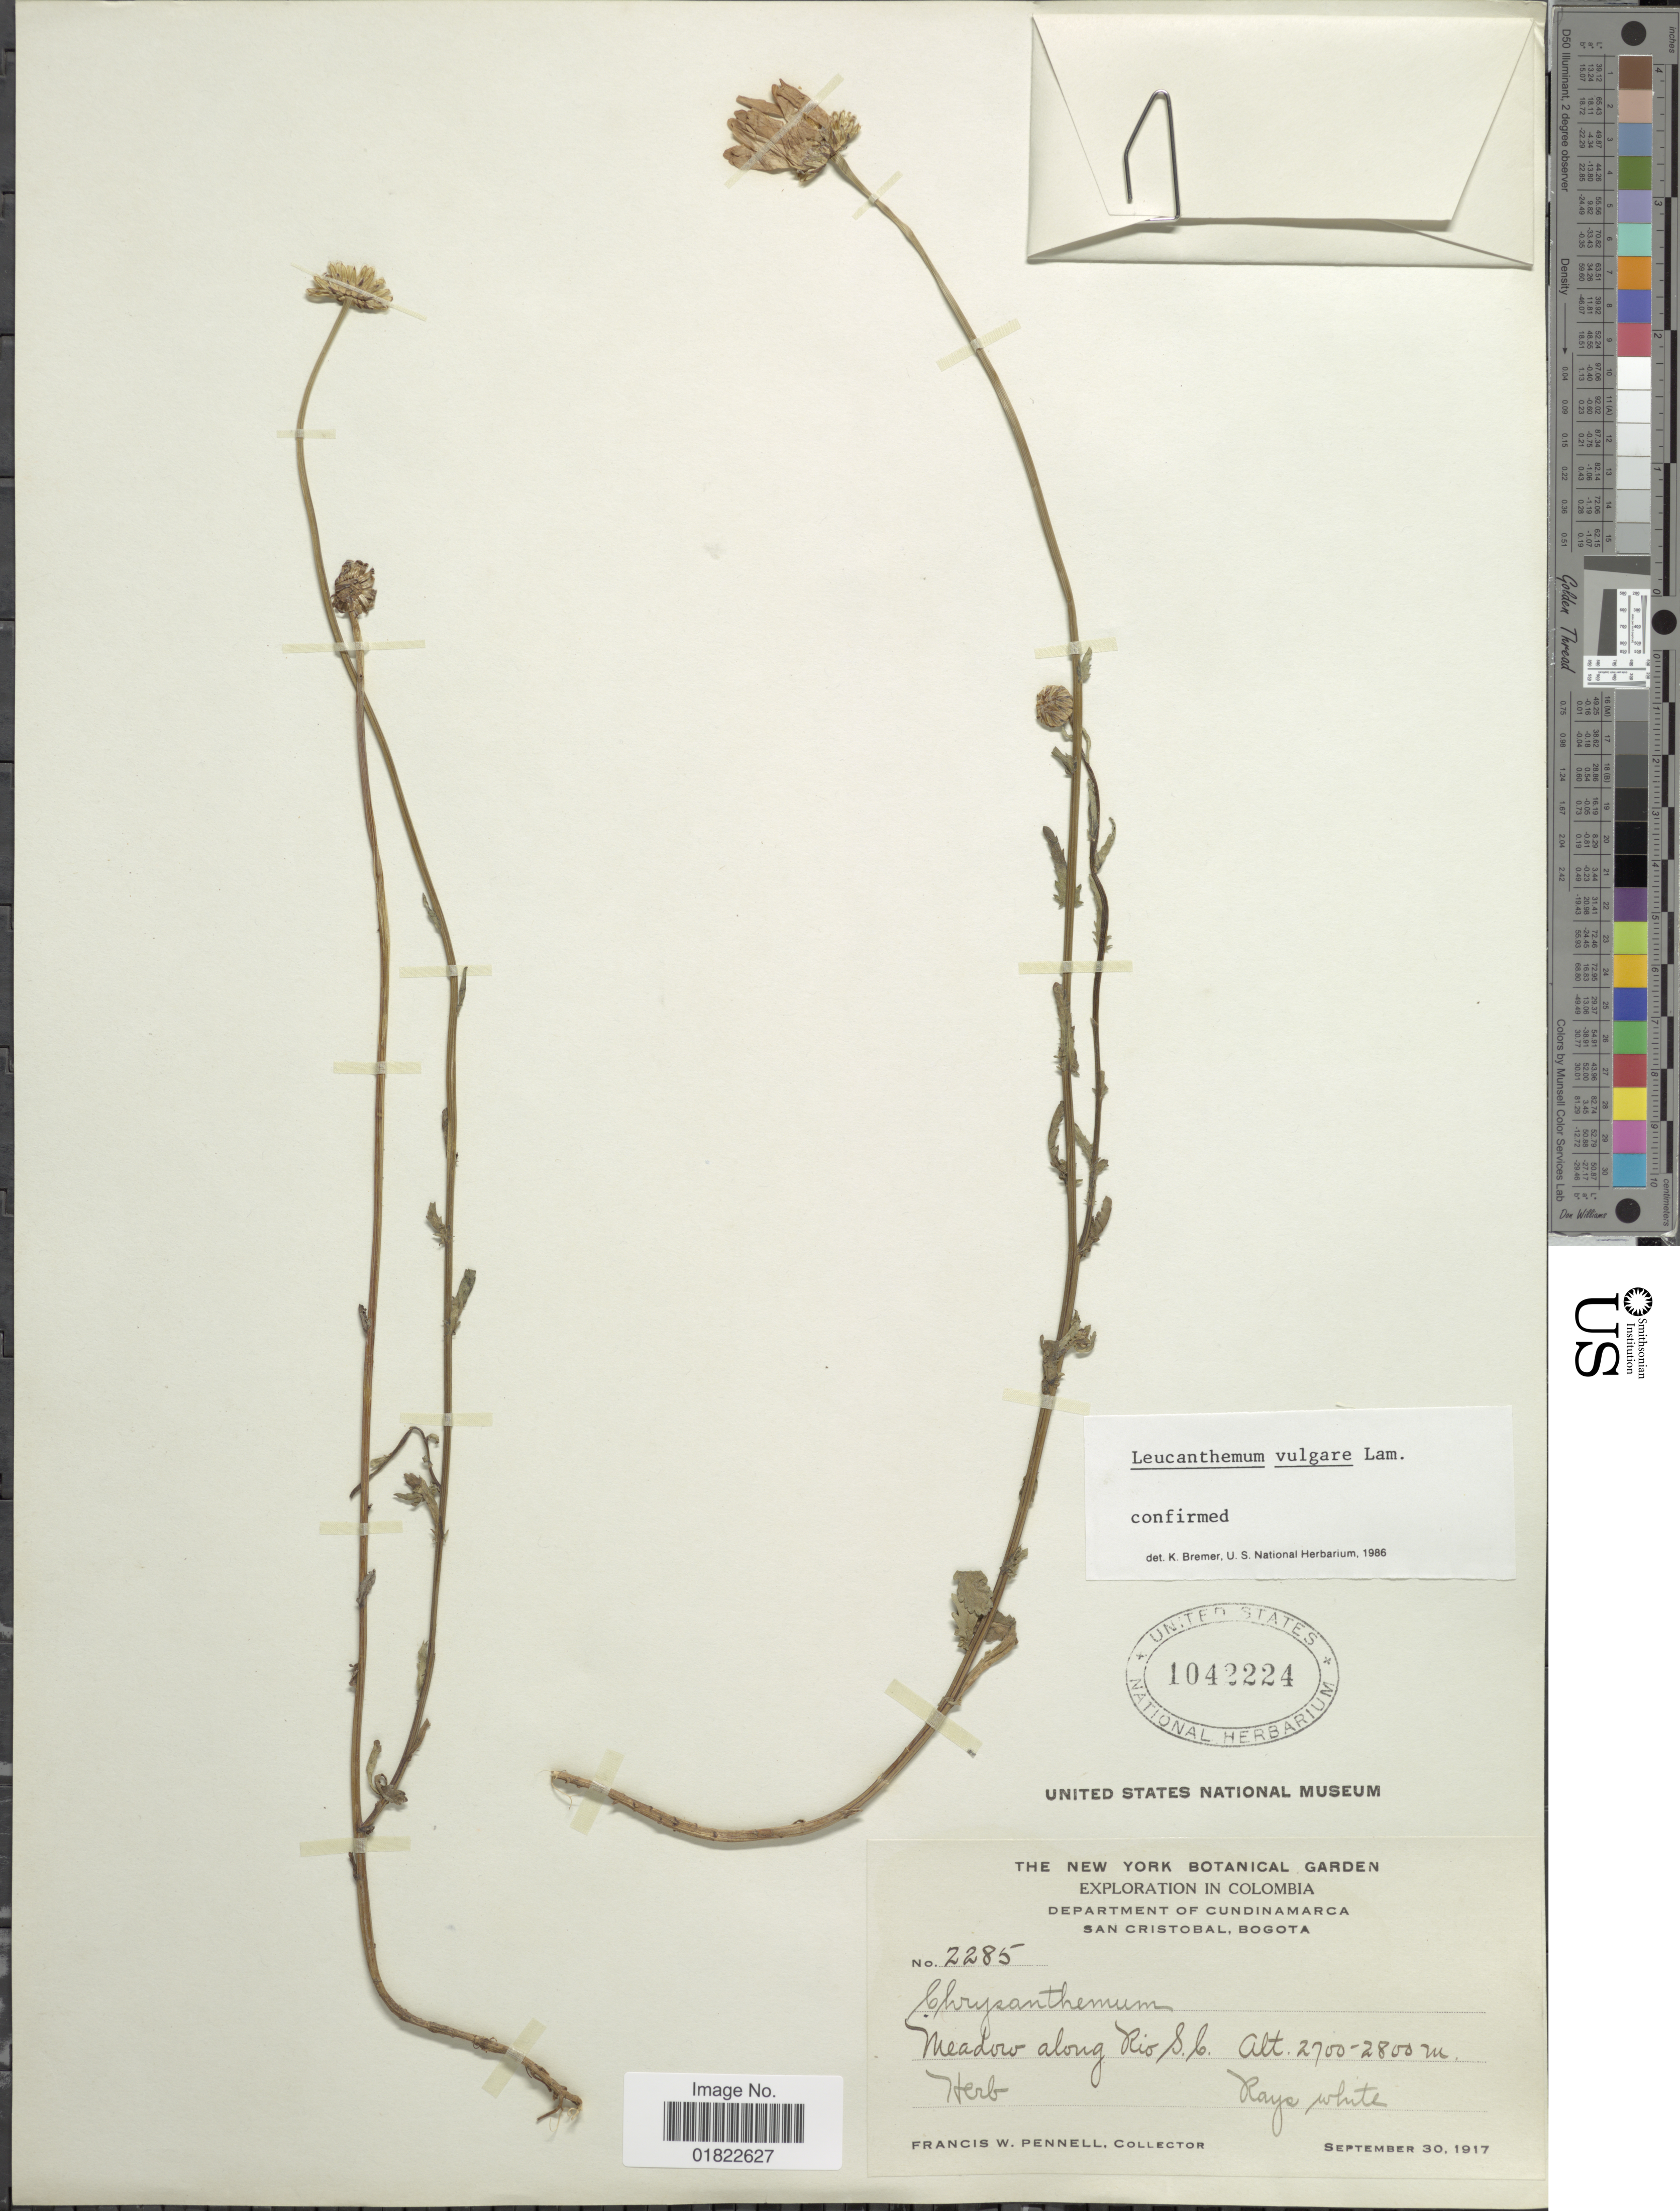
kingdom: Plantae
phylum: Tracheophyta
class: Magnoliopsida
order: Asterales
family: Asteraceae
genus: Leucanthemum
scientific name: Leucanthemum vulgare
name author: Lam.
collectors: F. W. Pennell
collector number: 2285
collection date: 1917-09-30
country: Colombia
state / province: Cundinamarca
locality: Department of Cundinamarca. San Cristobal, Bogota. Meadow along Rio S. C.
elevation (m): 2700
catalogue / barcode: US 1042224